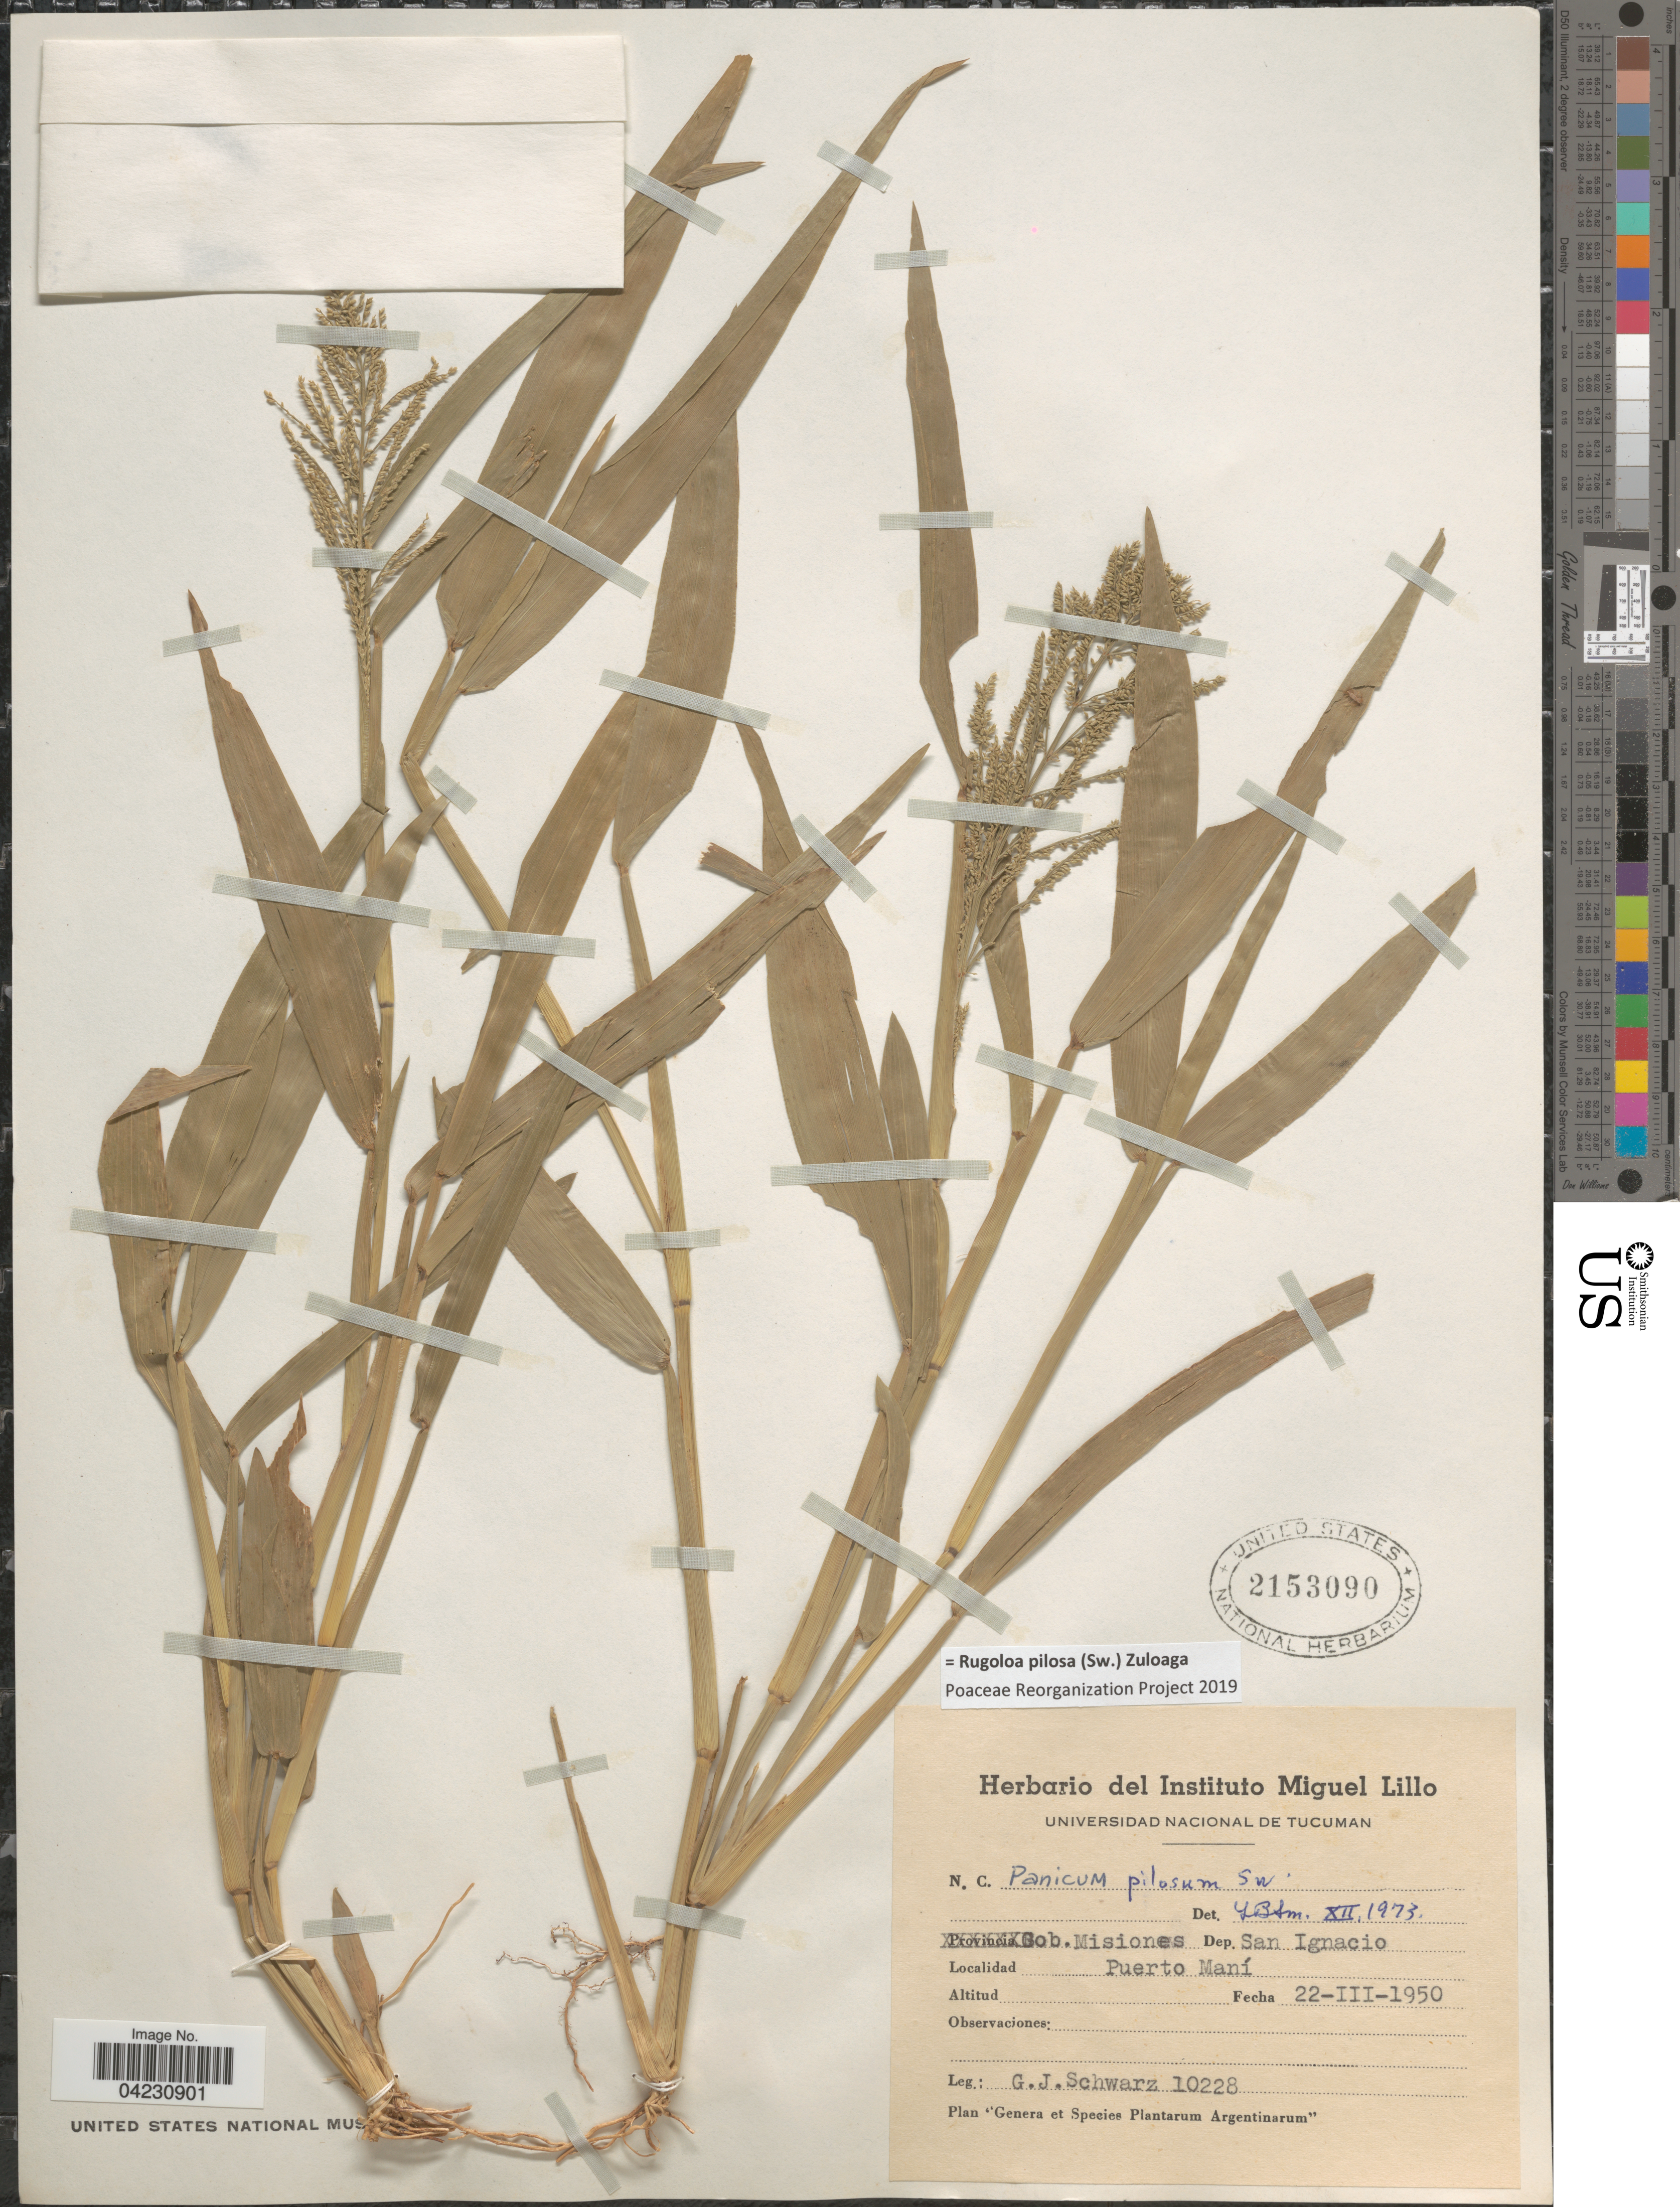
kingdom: Plantae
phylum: Tracheophyta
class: Liliopsida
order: Poales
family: Poaceae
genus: Rugoloa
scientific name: Rugoloa pilosa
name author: (Sw.) Zuloaga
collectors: G. J. Schwarz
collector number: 10228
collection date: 1950-03-22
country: Argentina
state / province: Misiones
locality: Gob. Misiones. Dep. San Ignacio. Puerto Maní.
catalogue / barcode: US 2153090